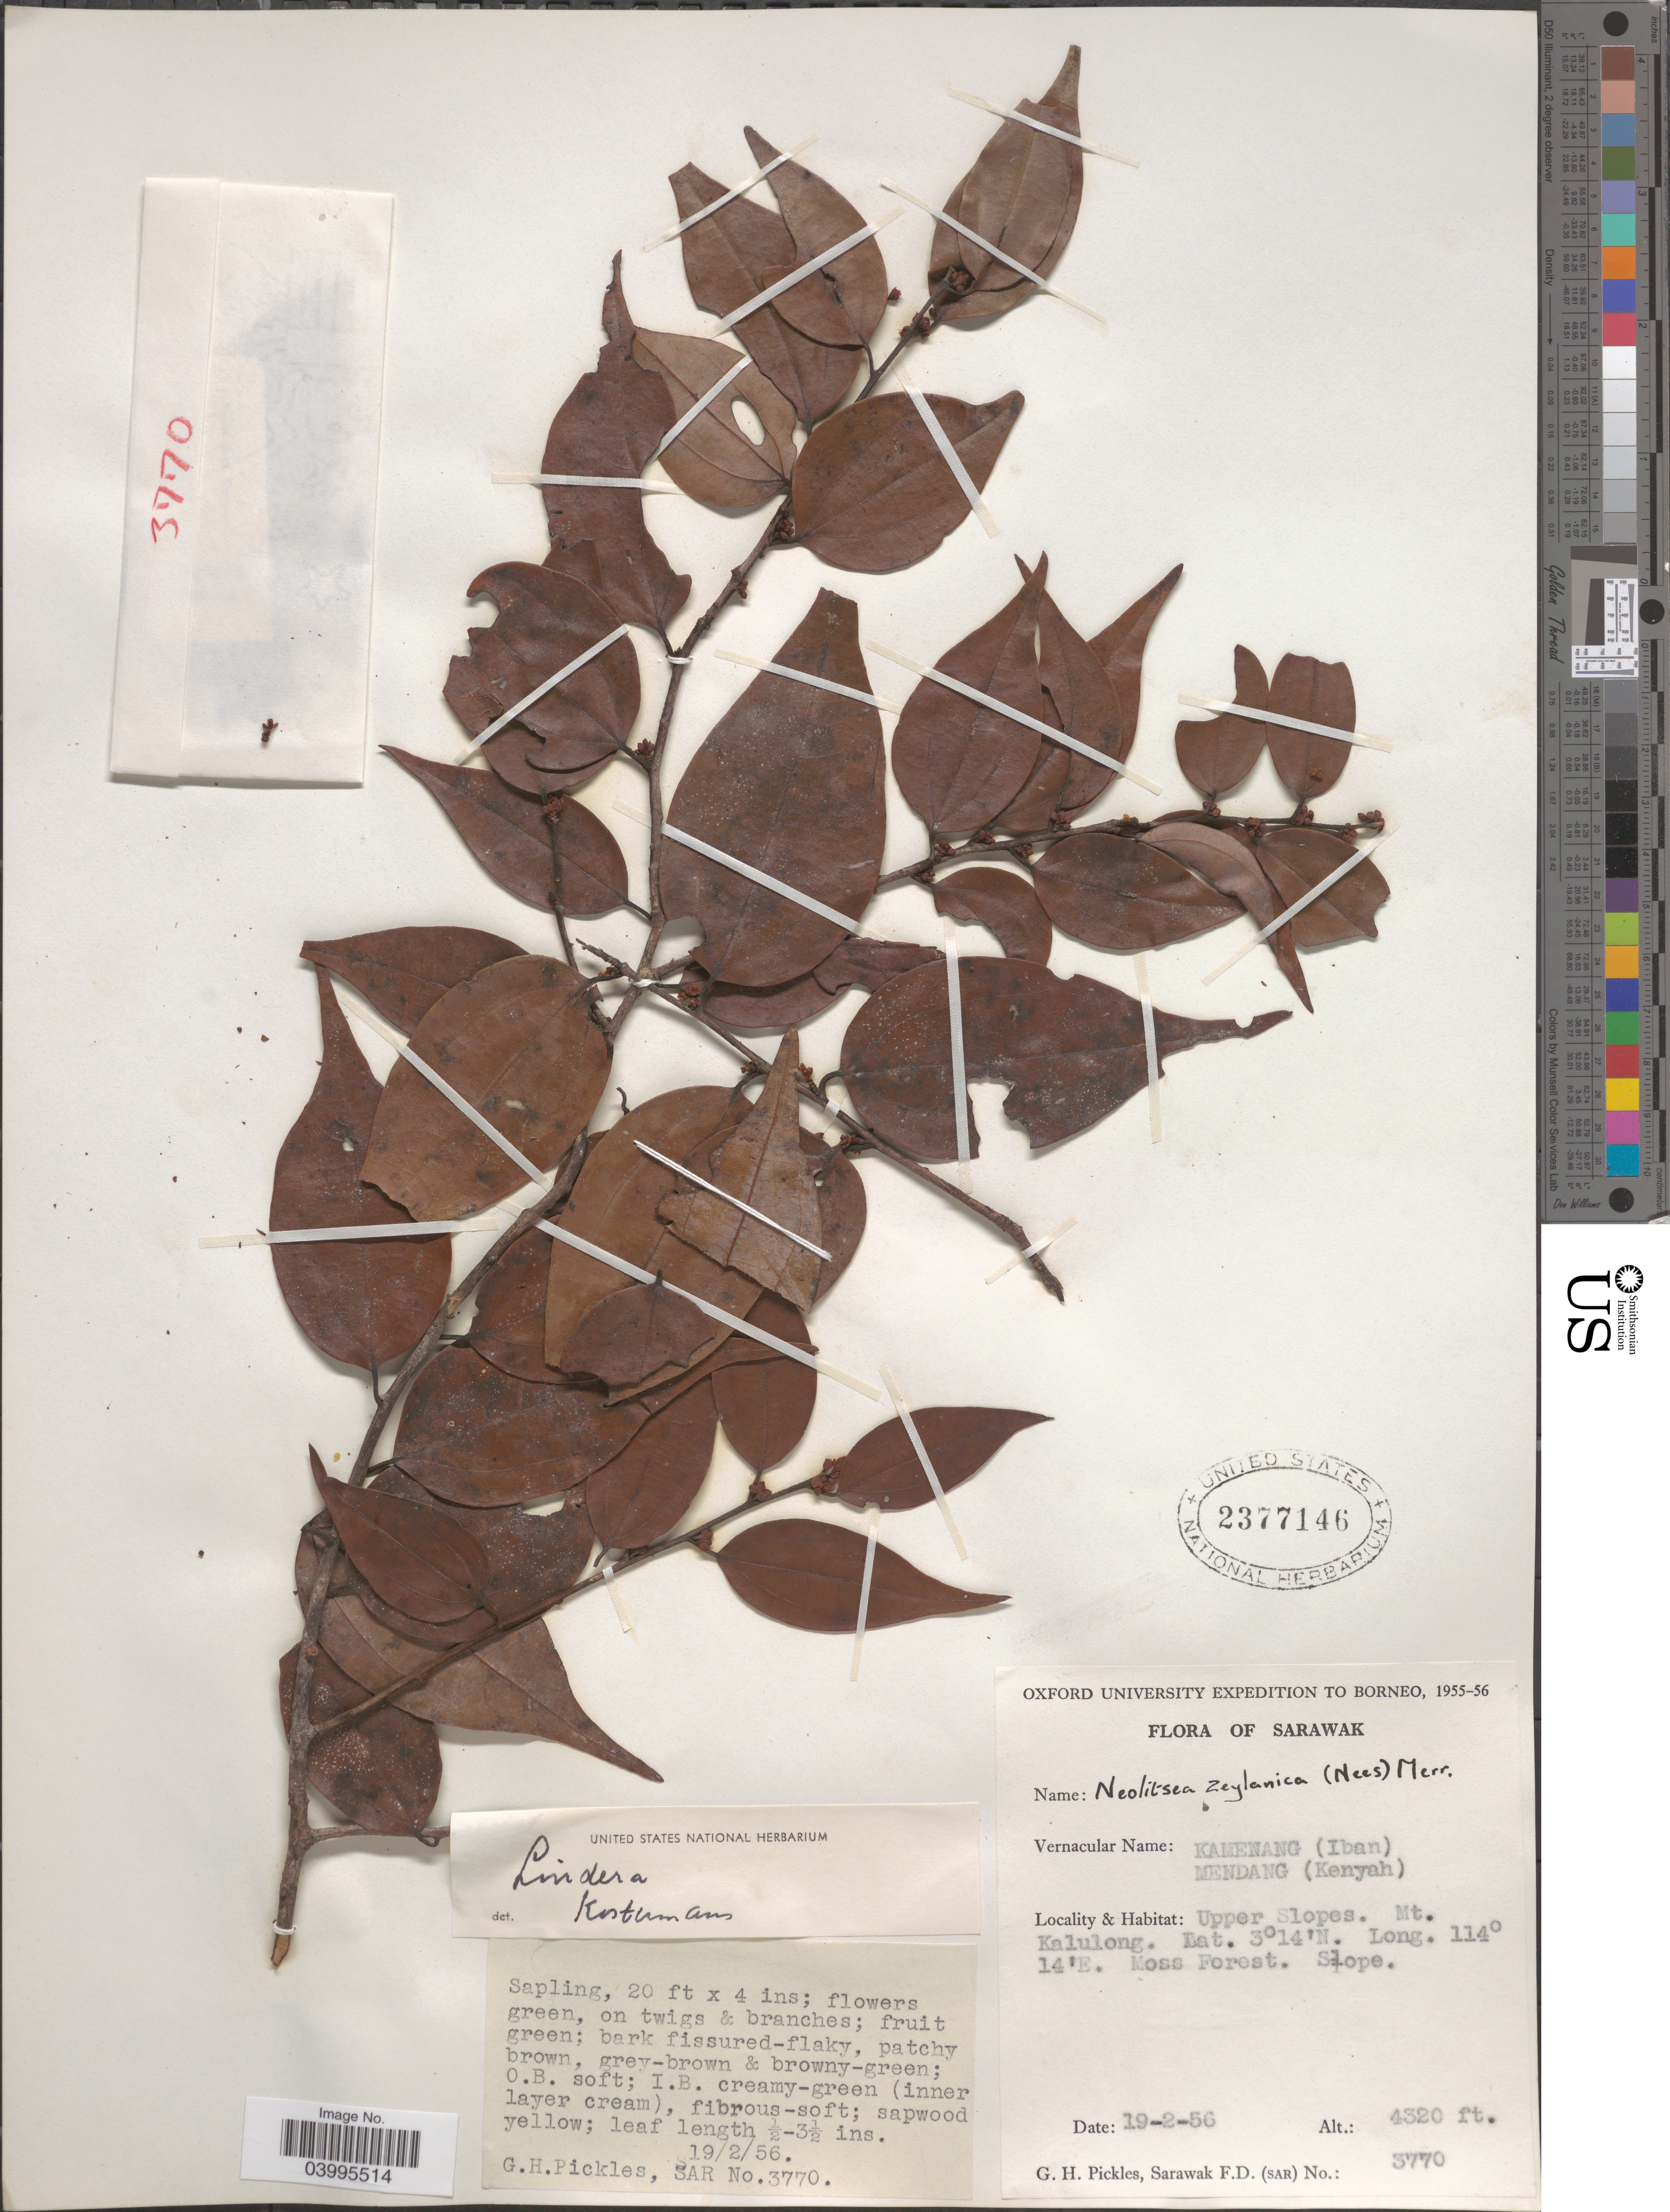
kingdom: Plantae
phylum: Tracheophyta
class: Magnoliopsida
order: Laurales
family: Lauraceae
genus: Lindera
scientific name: Lindera sp.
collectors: G. Pickles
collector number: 3770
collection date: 1956-02-19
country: Malaysia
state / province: Sarawak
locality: Borneo. Upper Slopes. Mt. Kalulong. Slope.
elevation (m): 1317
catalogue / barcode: US 2377146